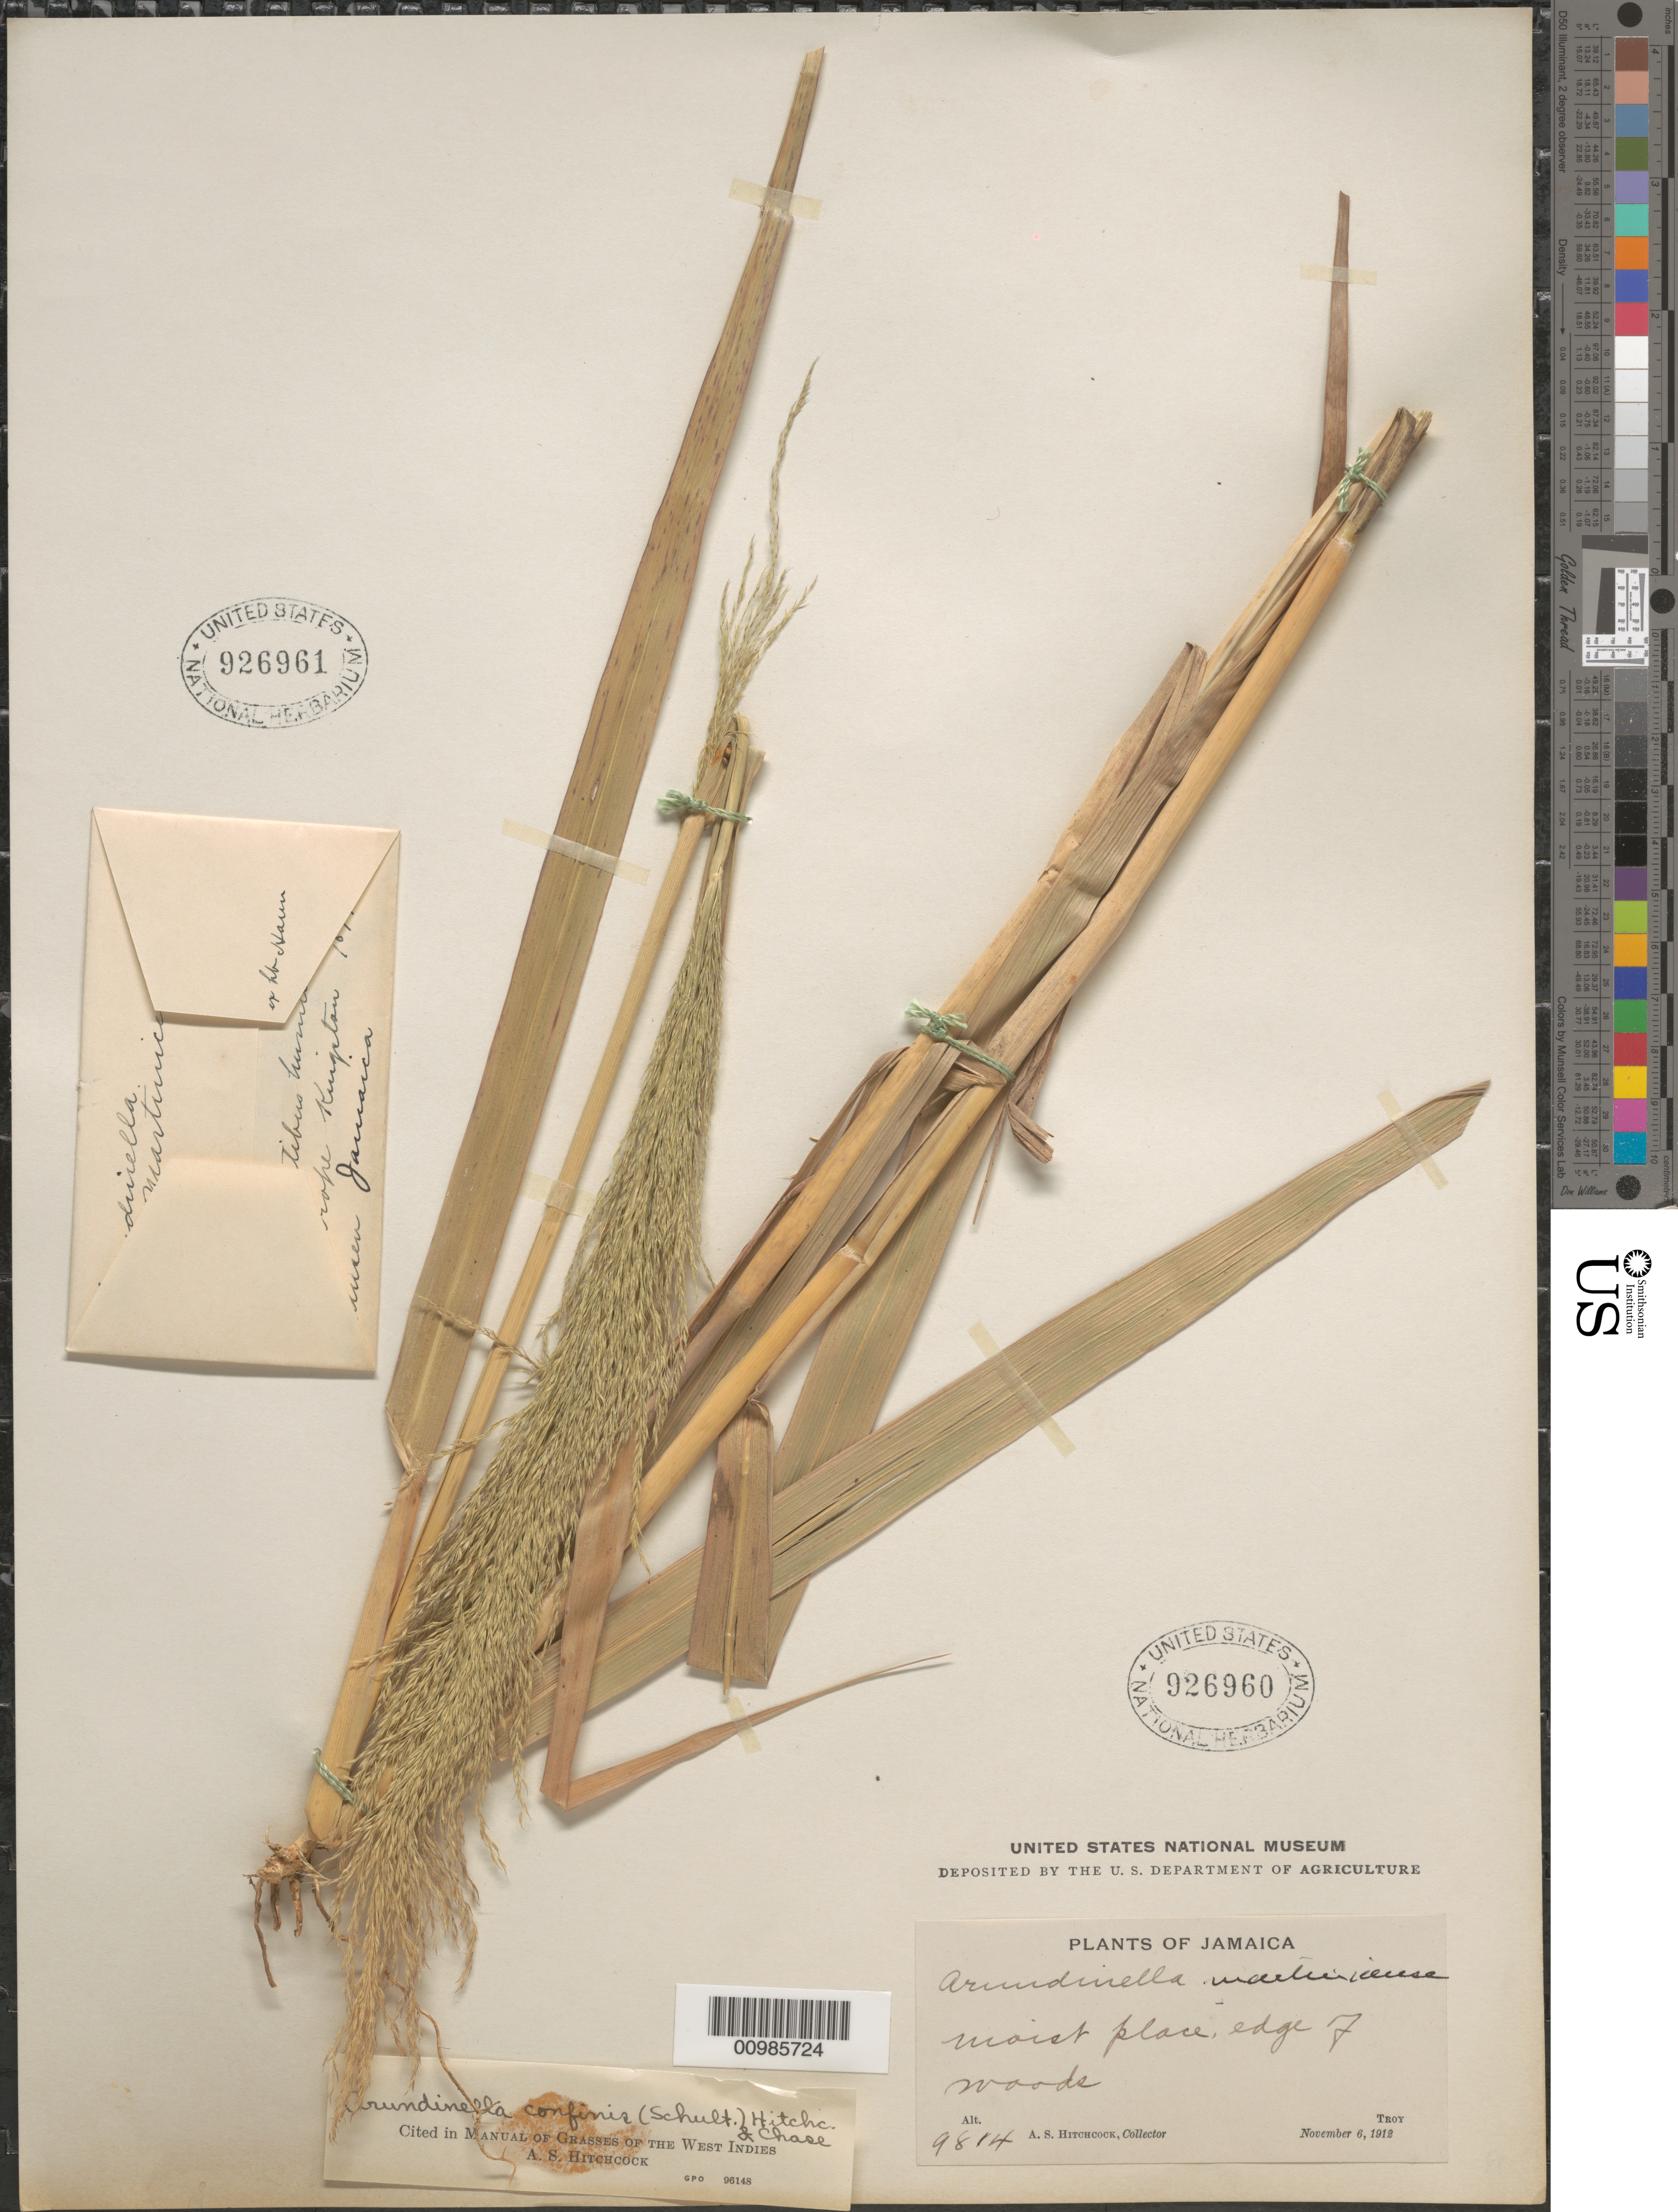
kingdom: Plantae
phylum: Tracheophyta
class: Liliopsida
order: Poales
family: Poaceae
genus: Arundinella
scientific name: Arundinella confinis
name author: (Schult.) Hitchc. & Chase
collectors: A. S. Hitchcock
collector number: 9814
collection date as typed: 06 Nov 1912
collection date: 1912-11-06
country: Jamaica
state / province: Saint Mary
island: Jamaica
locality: Troy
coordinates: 0 N, 0 E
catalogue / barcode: US 926960